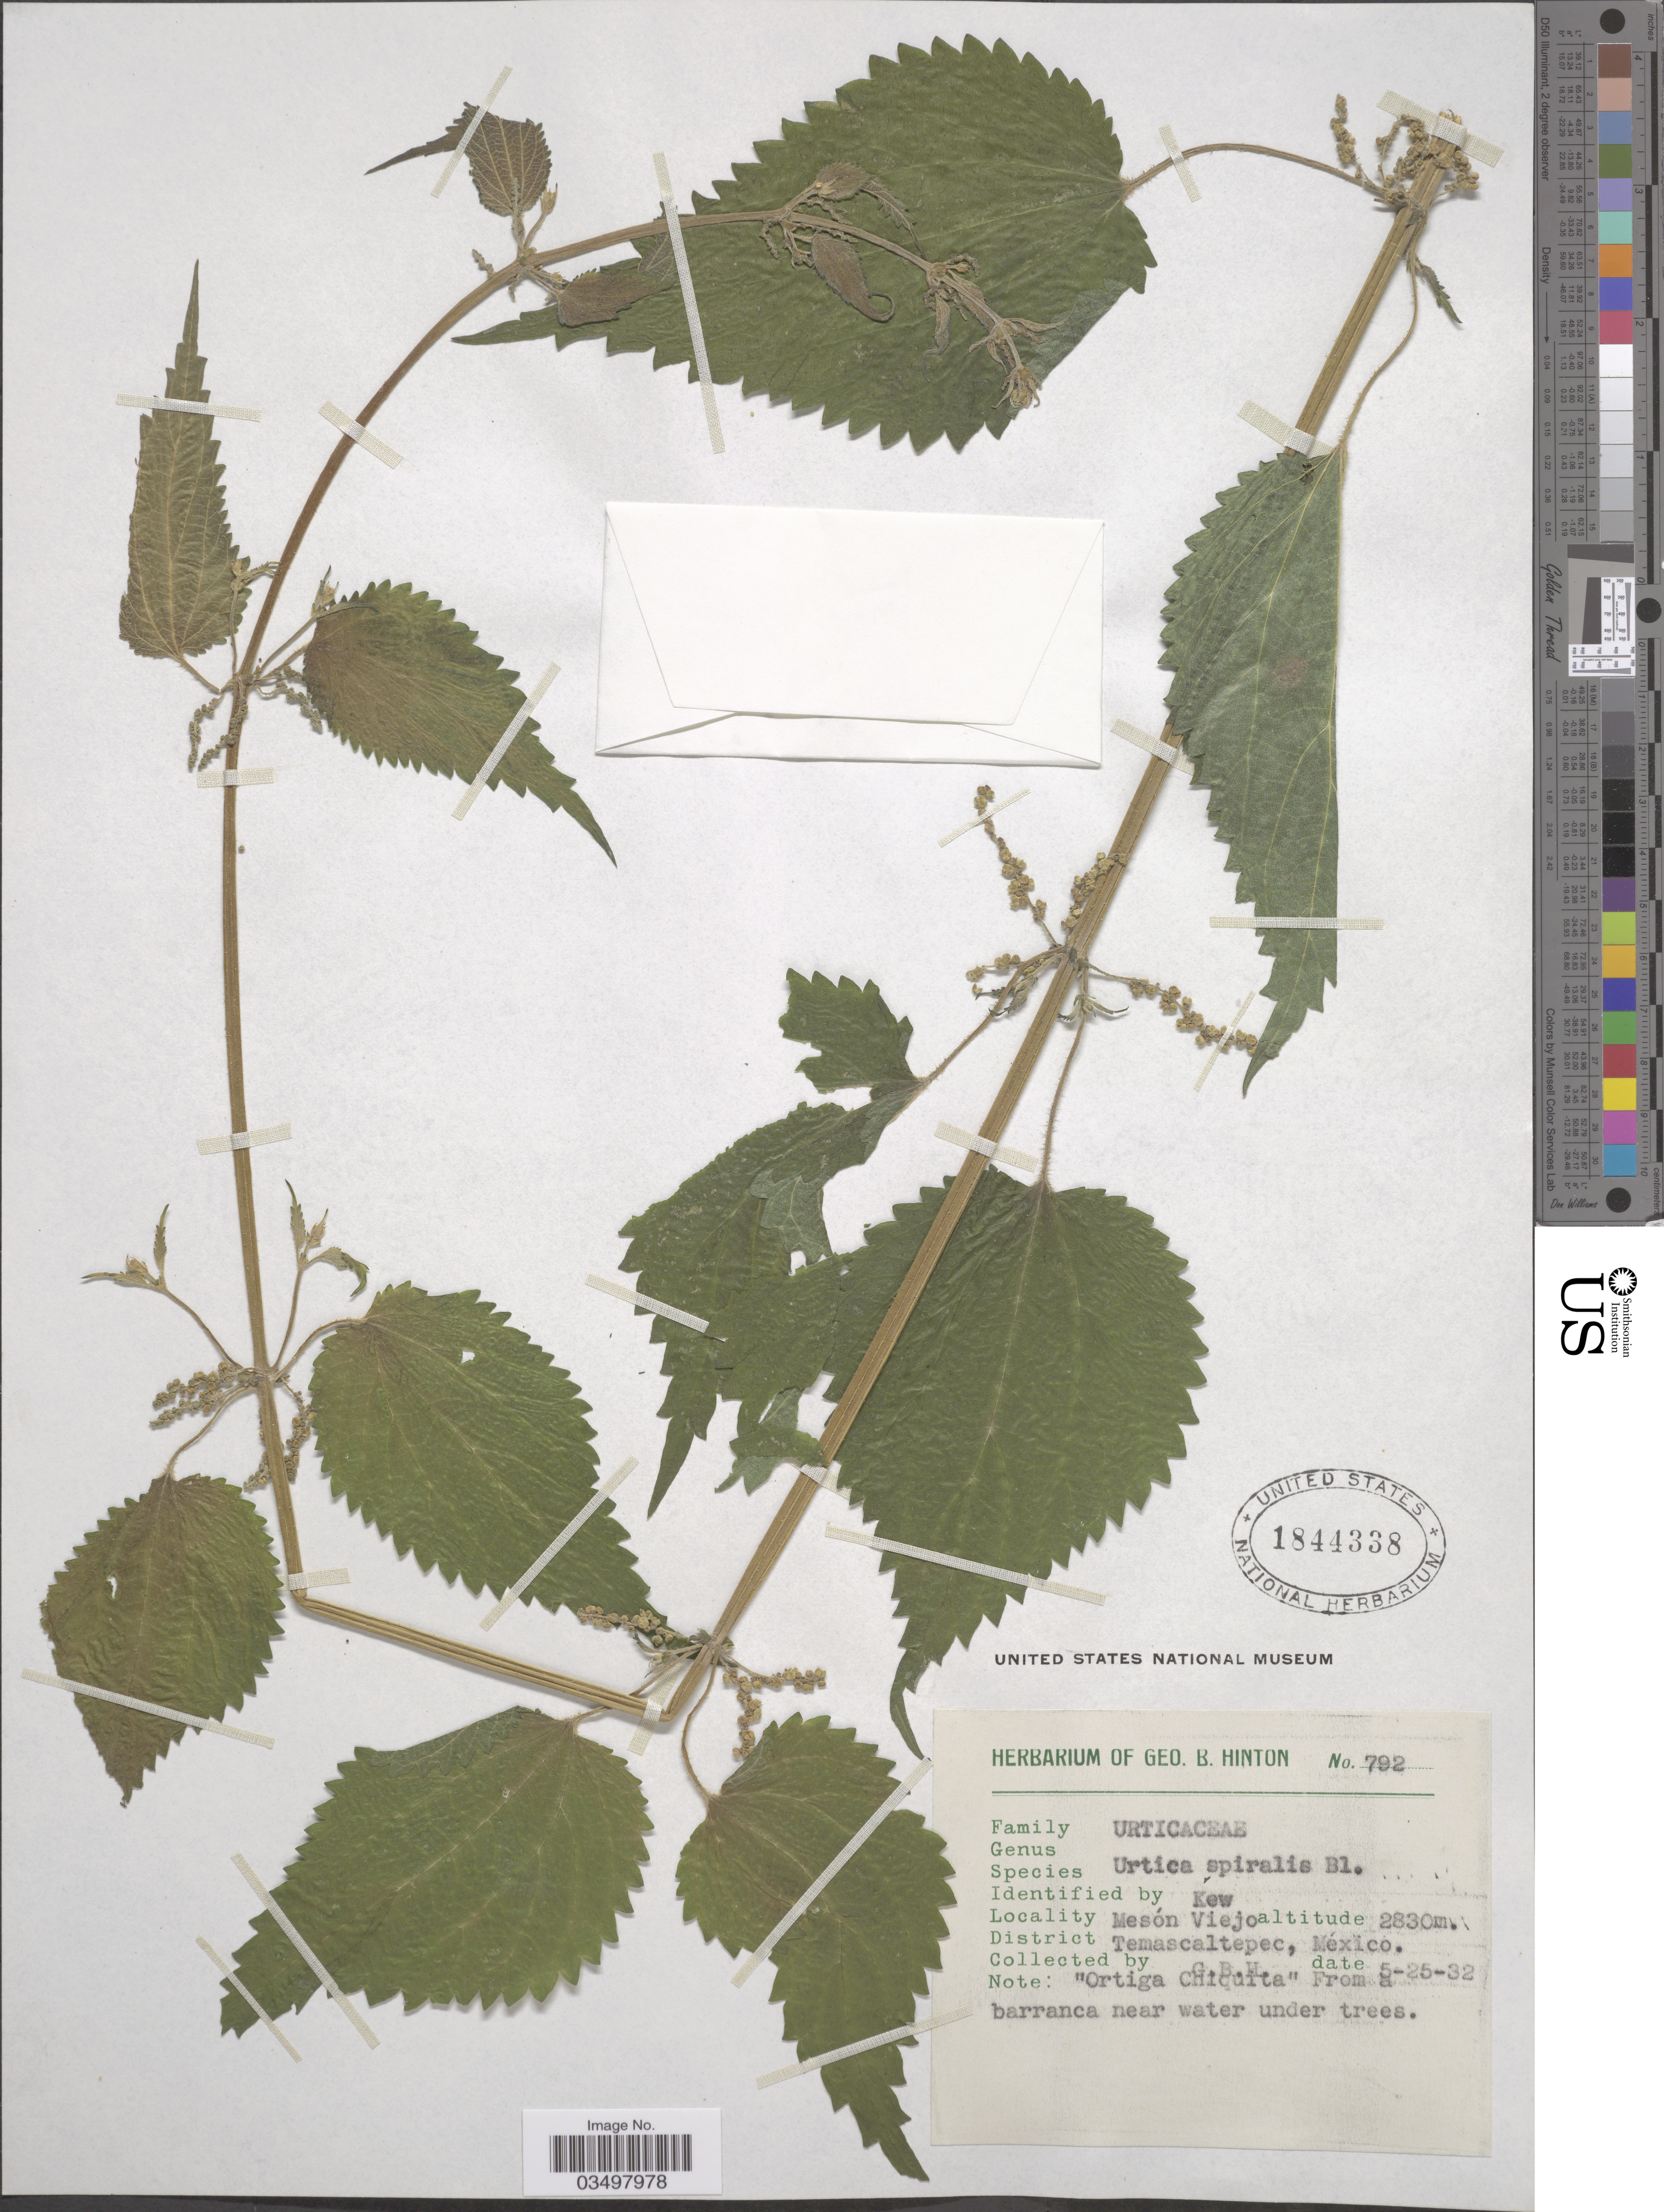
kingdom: Plantae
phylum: Tracheophyta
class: Magnoliopsida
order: Rosales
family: Urticaceae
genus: Urtica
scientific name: Urtica spirealis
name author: Blume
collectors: G. B. Hinton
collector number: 792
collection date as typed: Transcribed d/m/y: 25/5/32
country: Mexico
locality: Mesón Viejo. District Temascaltepec.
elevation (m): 2830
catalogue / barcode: US 1844338